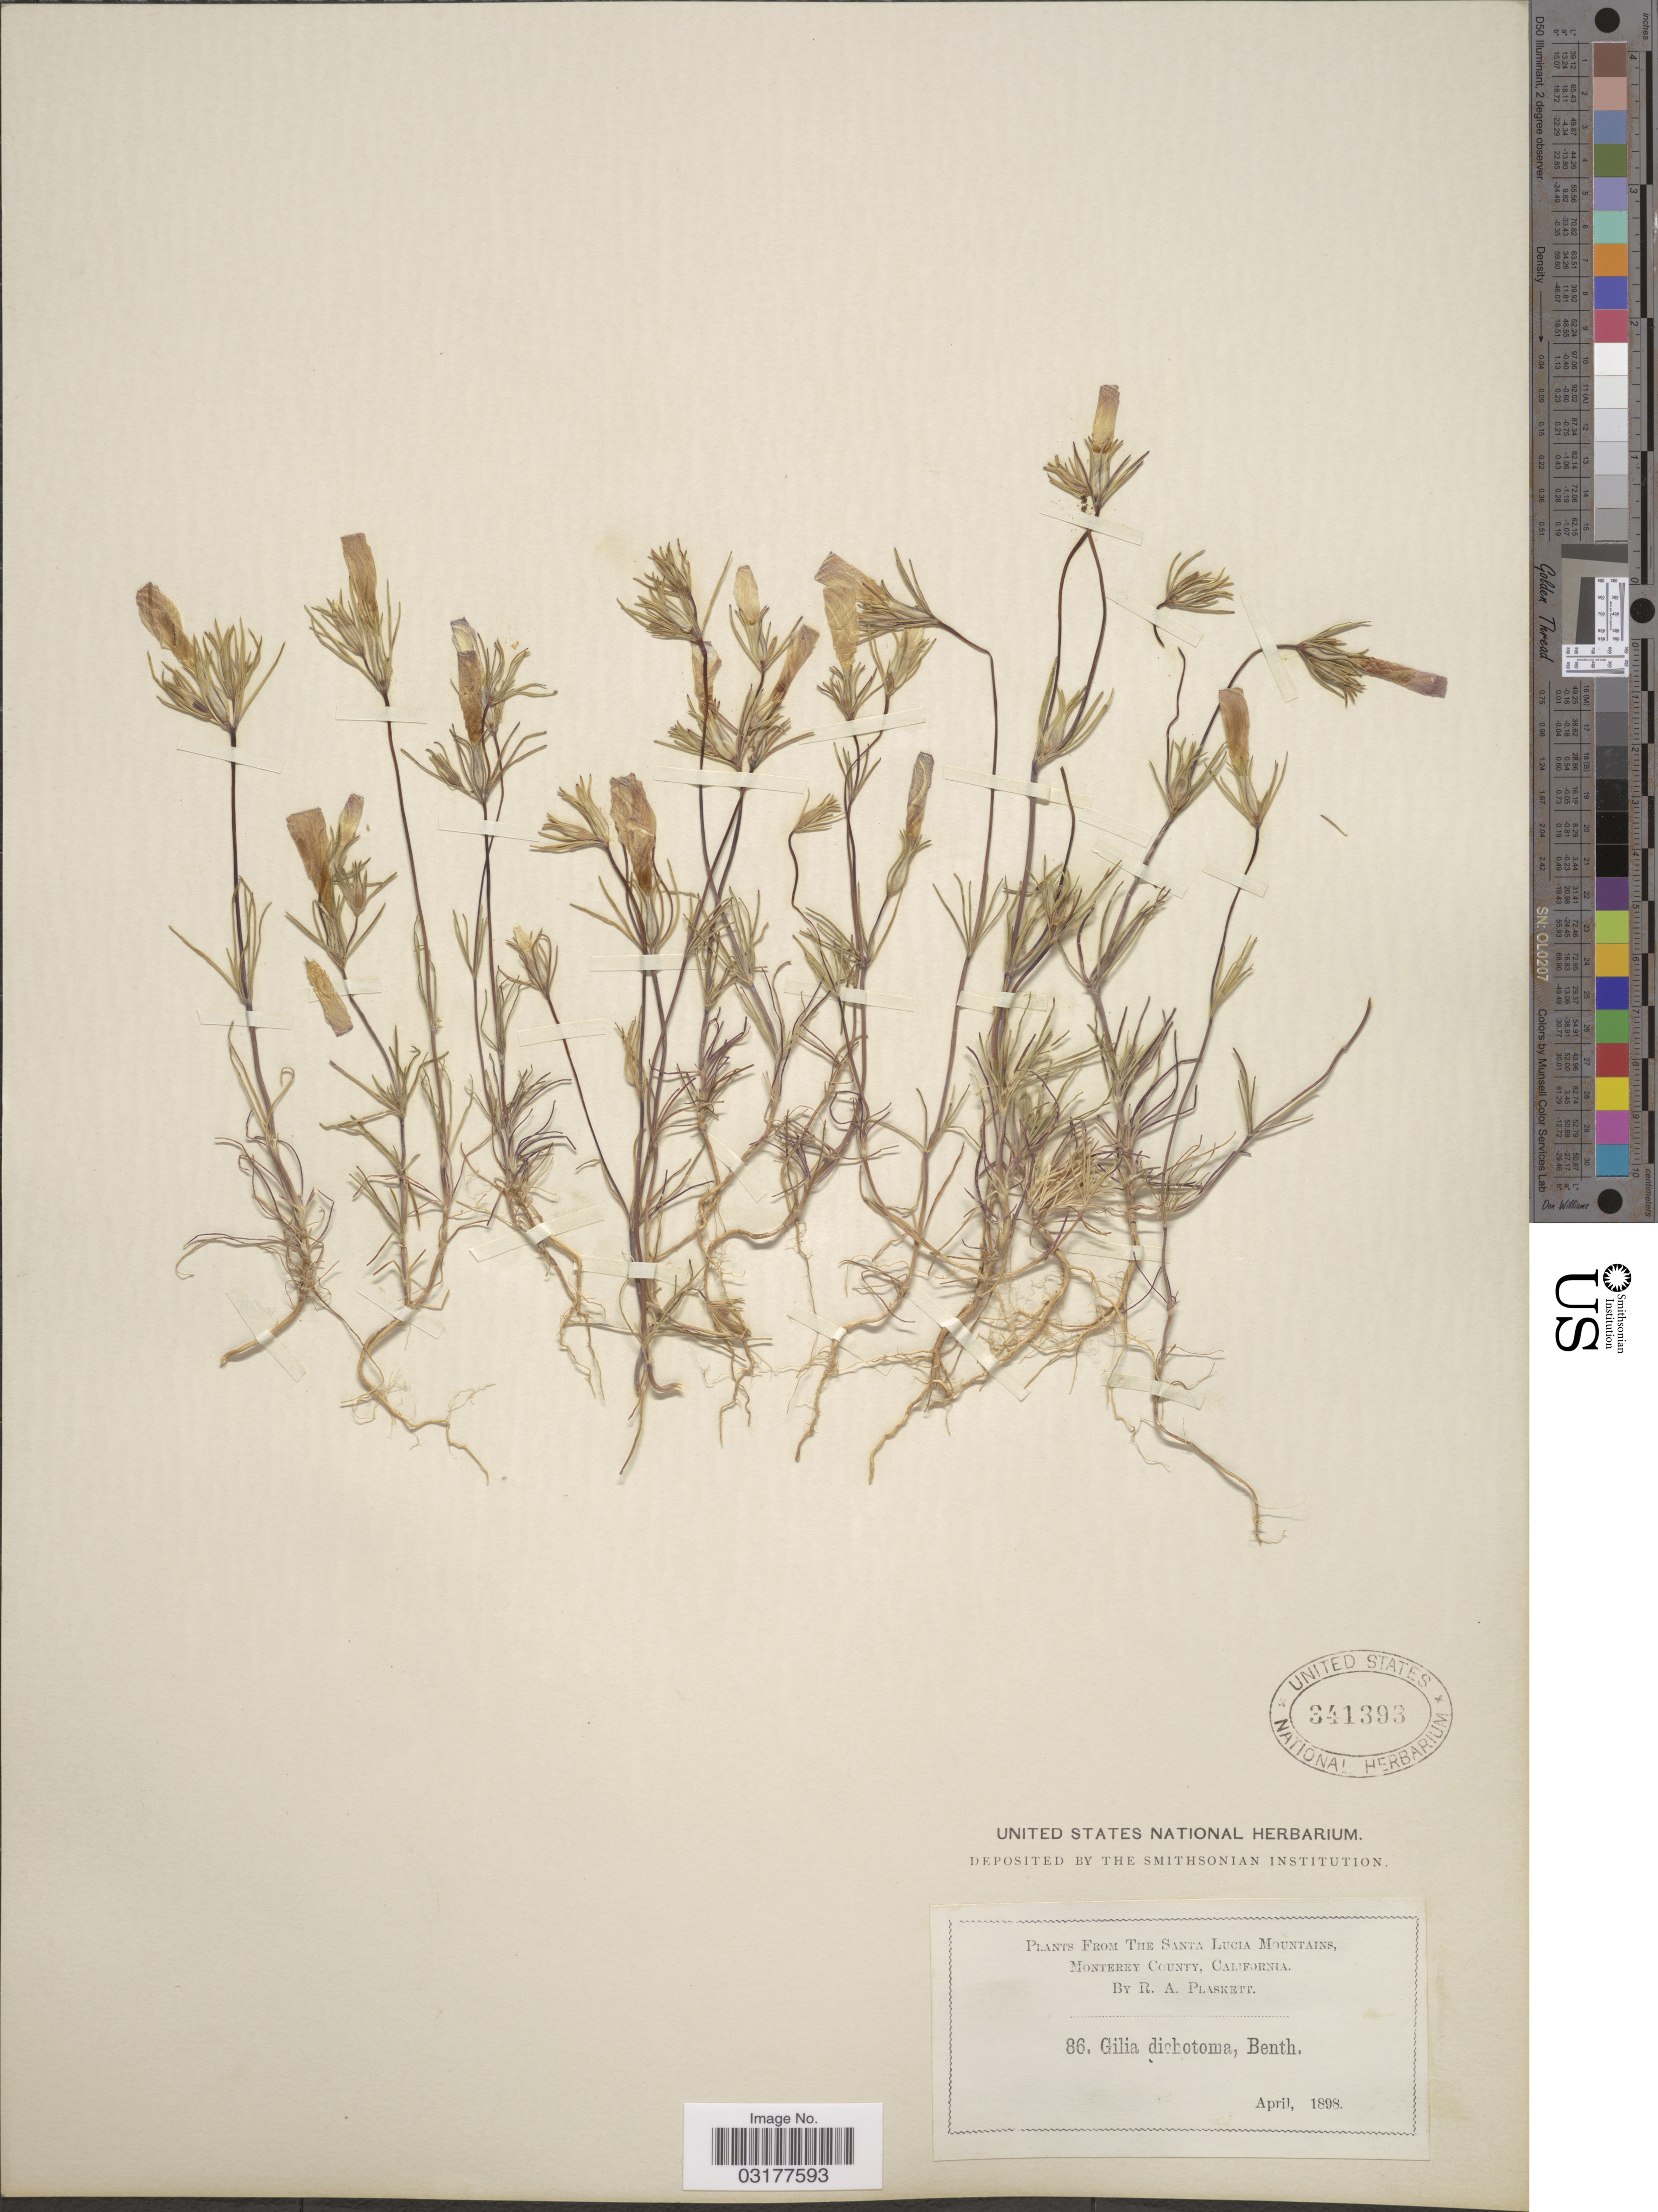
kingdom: Plantae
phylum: Tracheophyta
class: Magnoliopsida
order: Ericales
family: Polemoniaceae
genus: Linanthus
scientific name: Linanthus dichotomus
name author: Benth.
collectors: R. Plaskett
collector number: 86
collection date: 1898-04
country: United States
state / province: California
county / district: Monterey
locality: Santa Lucia Mountains, Monterey County.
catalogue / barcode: US 341393